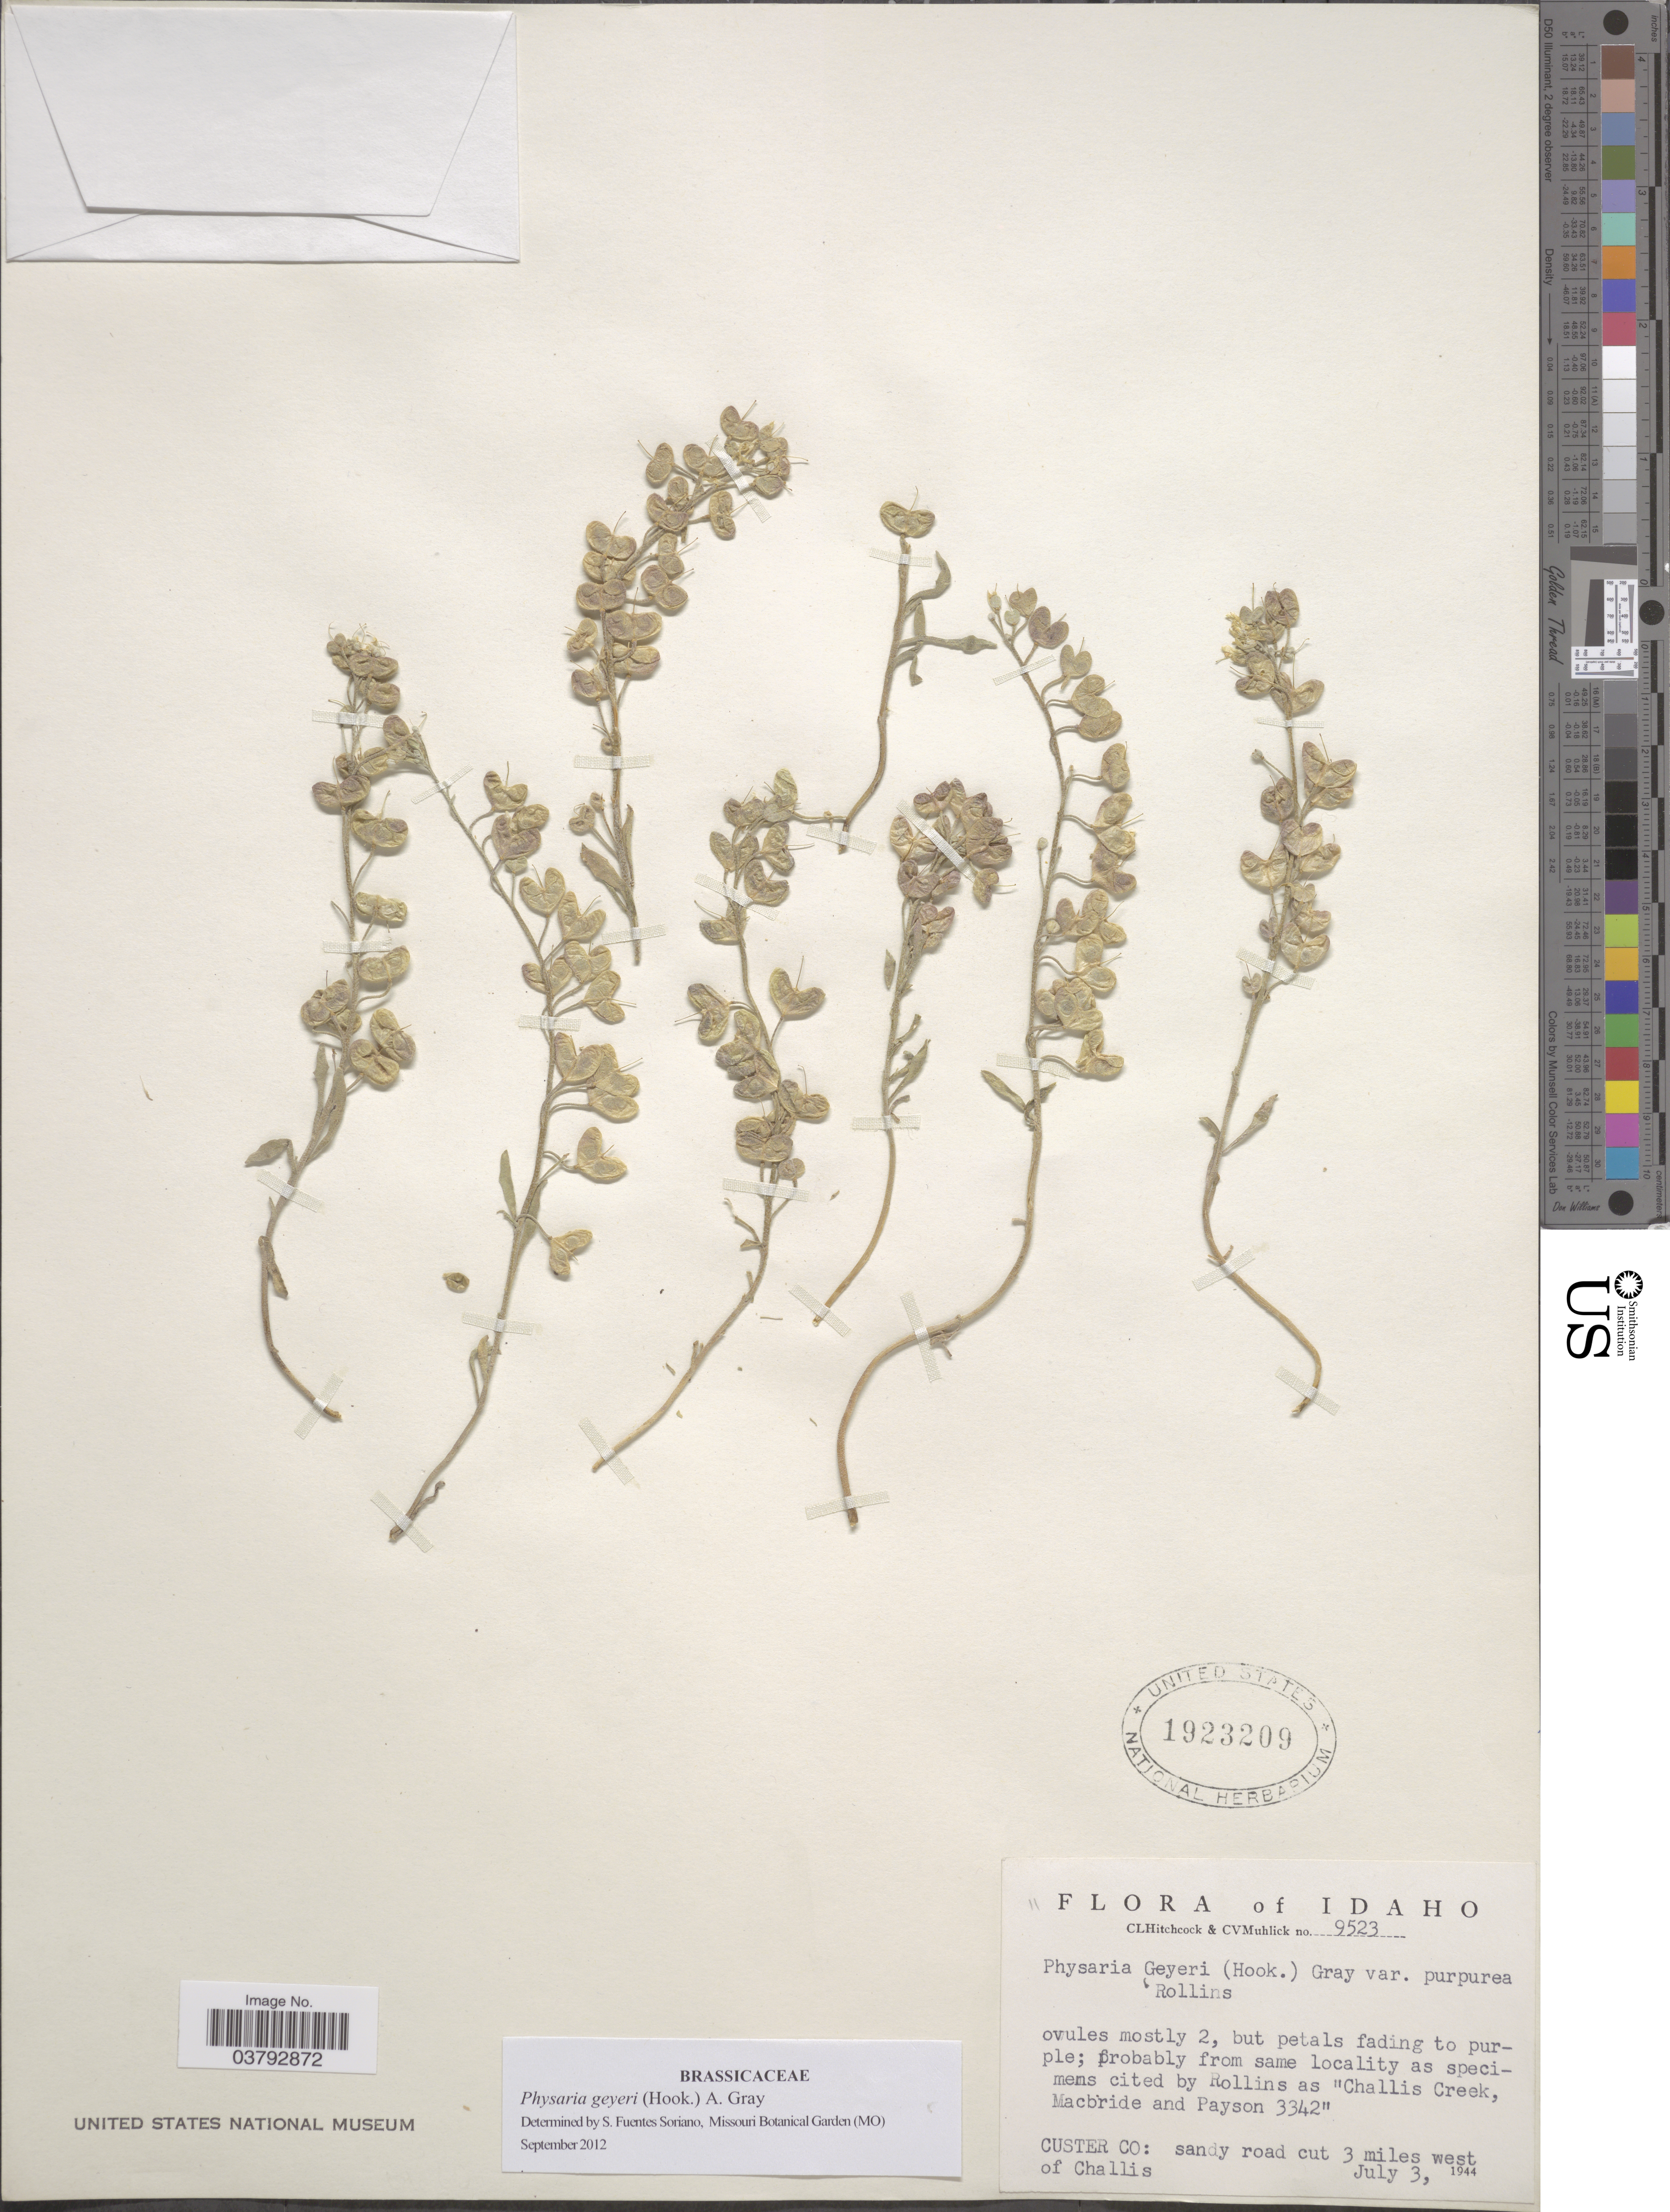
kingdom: Plantae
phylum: Tracheophyta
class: Magnoliopsida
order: Brassicales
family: Brassicaceae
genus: Physaria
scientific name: Physaria geyeri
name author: (Hook.) A. Gray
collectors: C. L. Hitchcock & C. V. Muhlick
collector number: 9523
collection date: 1944-07-03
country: United States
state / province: Idaho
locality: Custer Co: sandy road cut 3 miles west of Challis.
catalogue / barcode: US 1923209